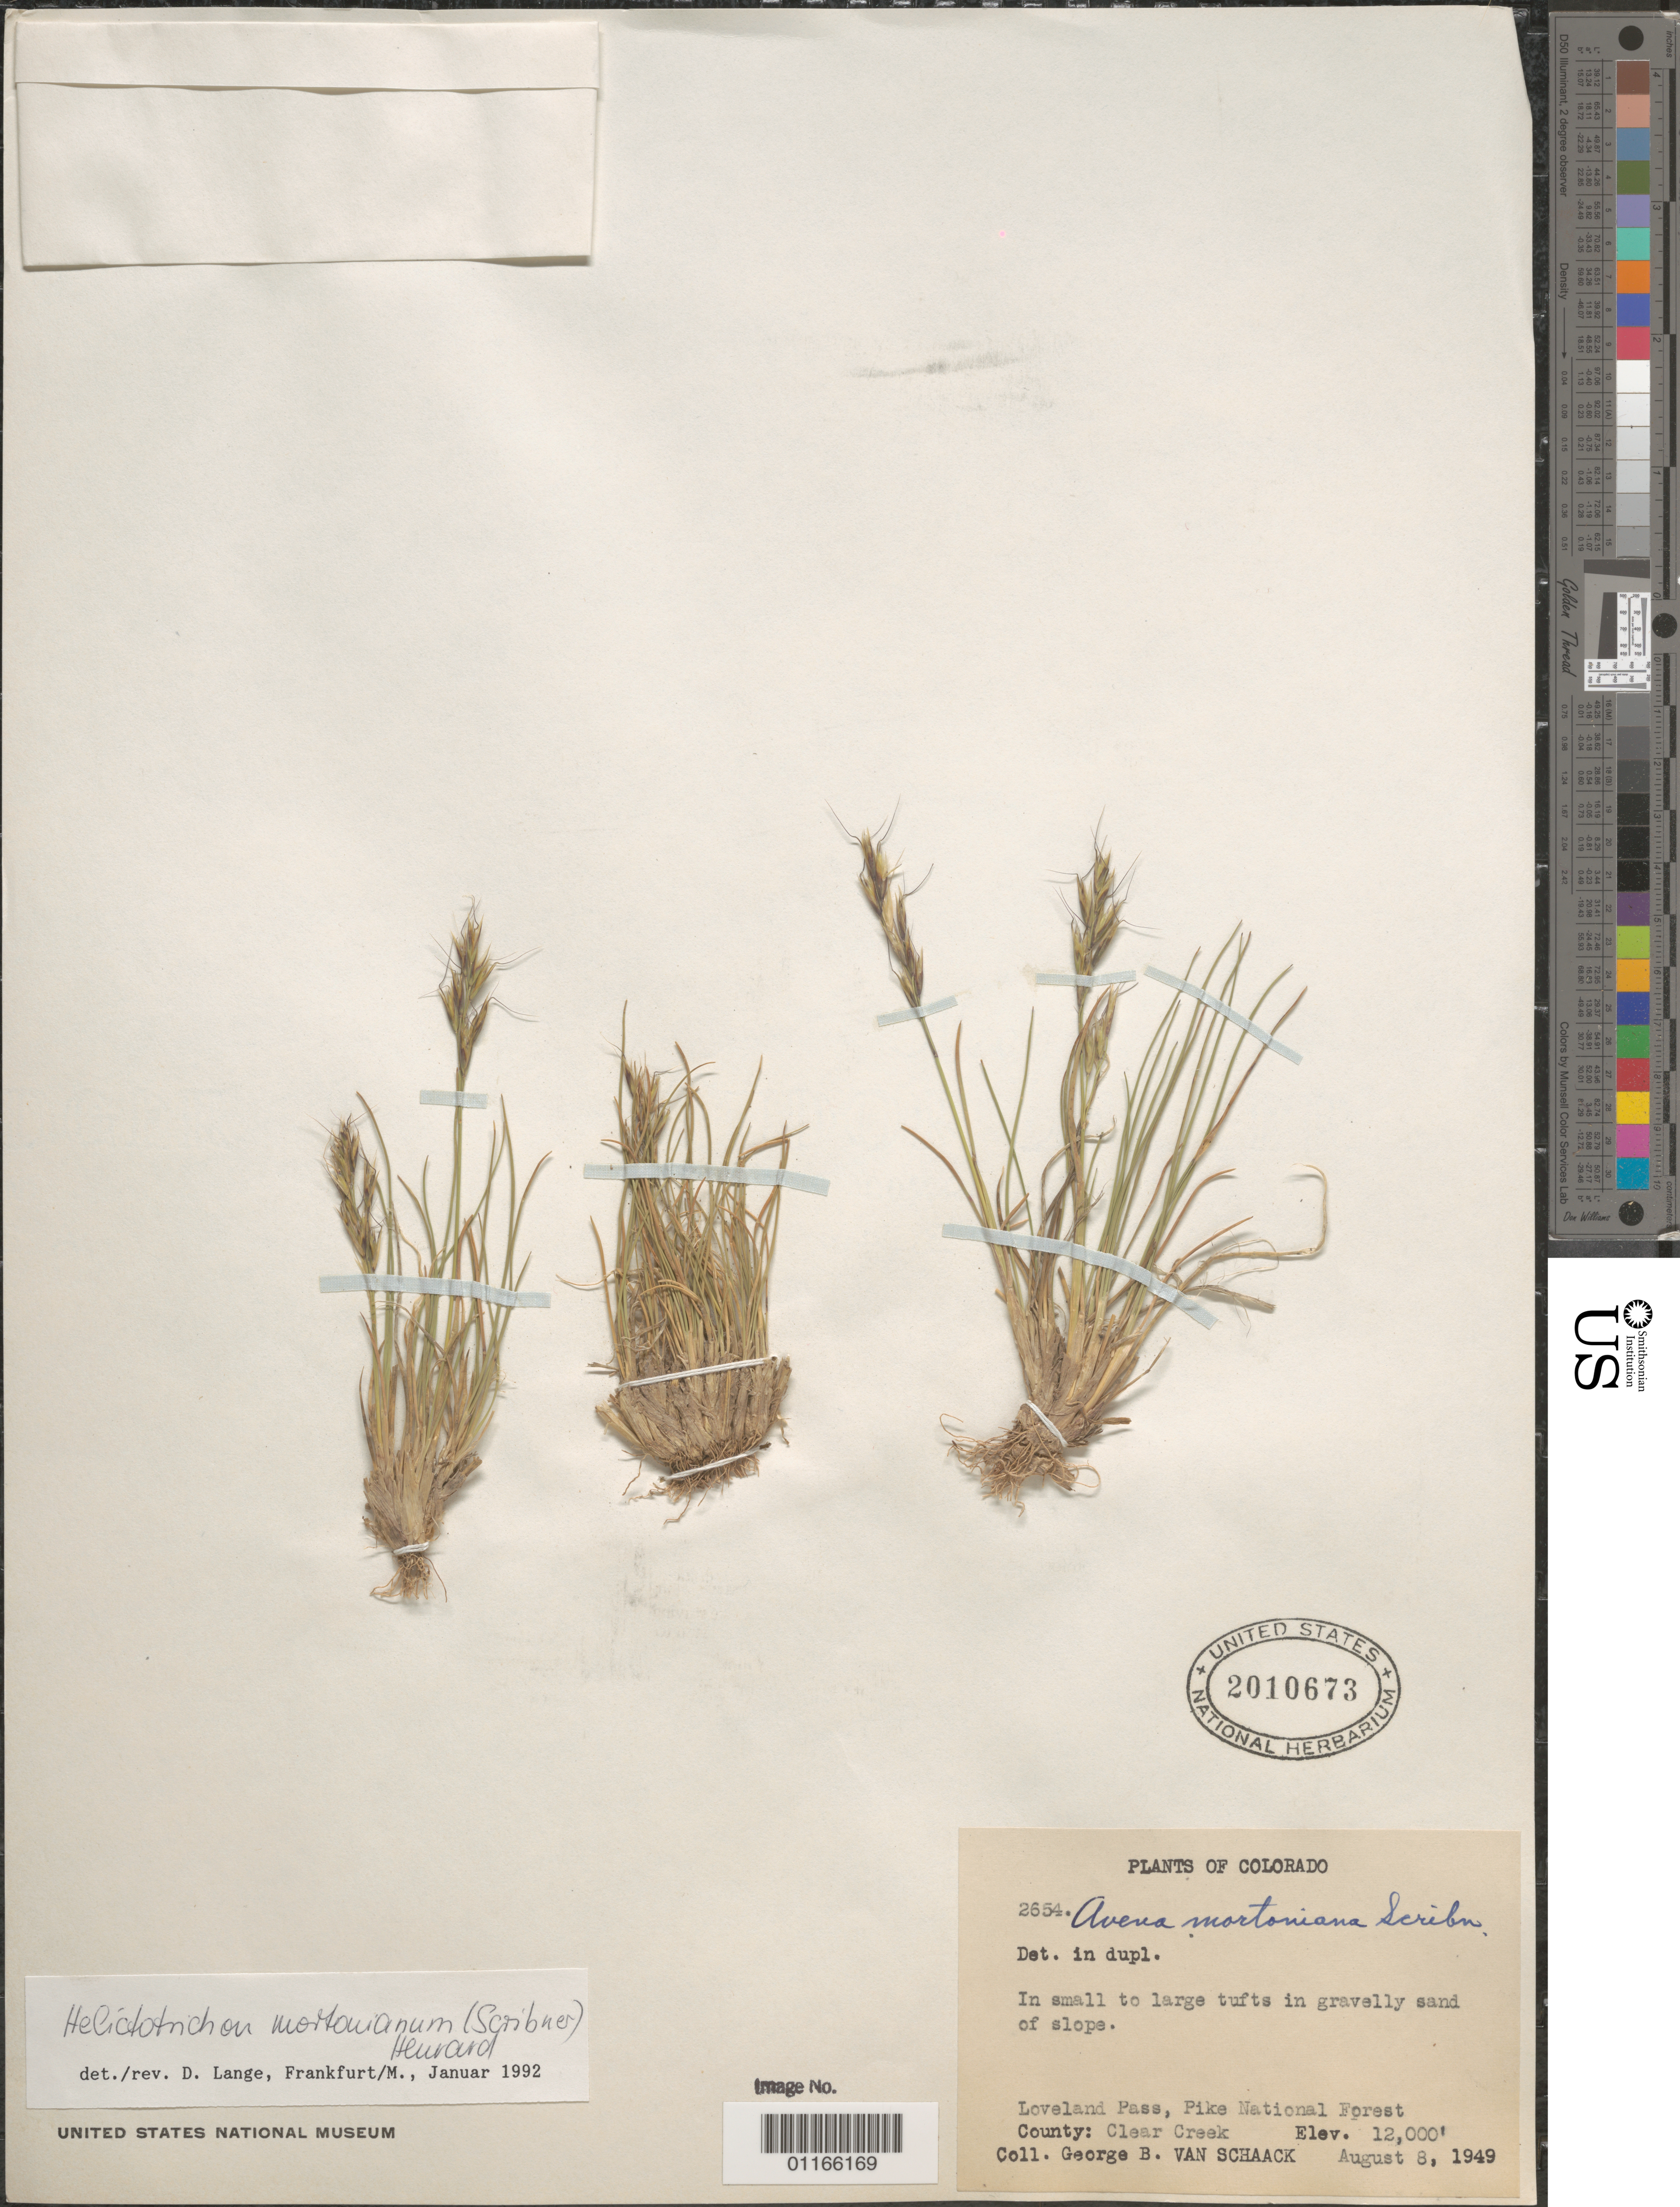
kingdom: Plantae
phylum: Tracheophyta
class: Liliopsida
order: Poales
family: Poaceae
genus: Helictotrichon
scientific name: Helictotrichon mortonianum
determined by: Lange, D.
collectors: G. Van Schaack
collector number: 2654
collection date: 1949-08-08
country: United States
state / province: Colorado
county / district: Clear Creek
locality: Loveland Pass, Pike National Forest.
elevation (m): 3658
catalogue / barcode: US 2010673